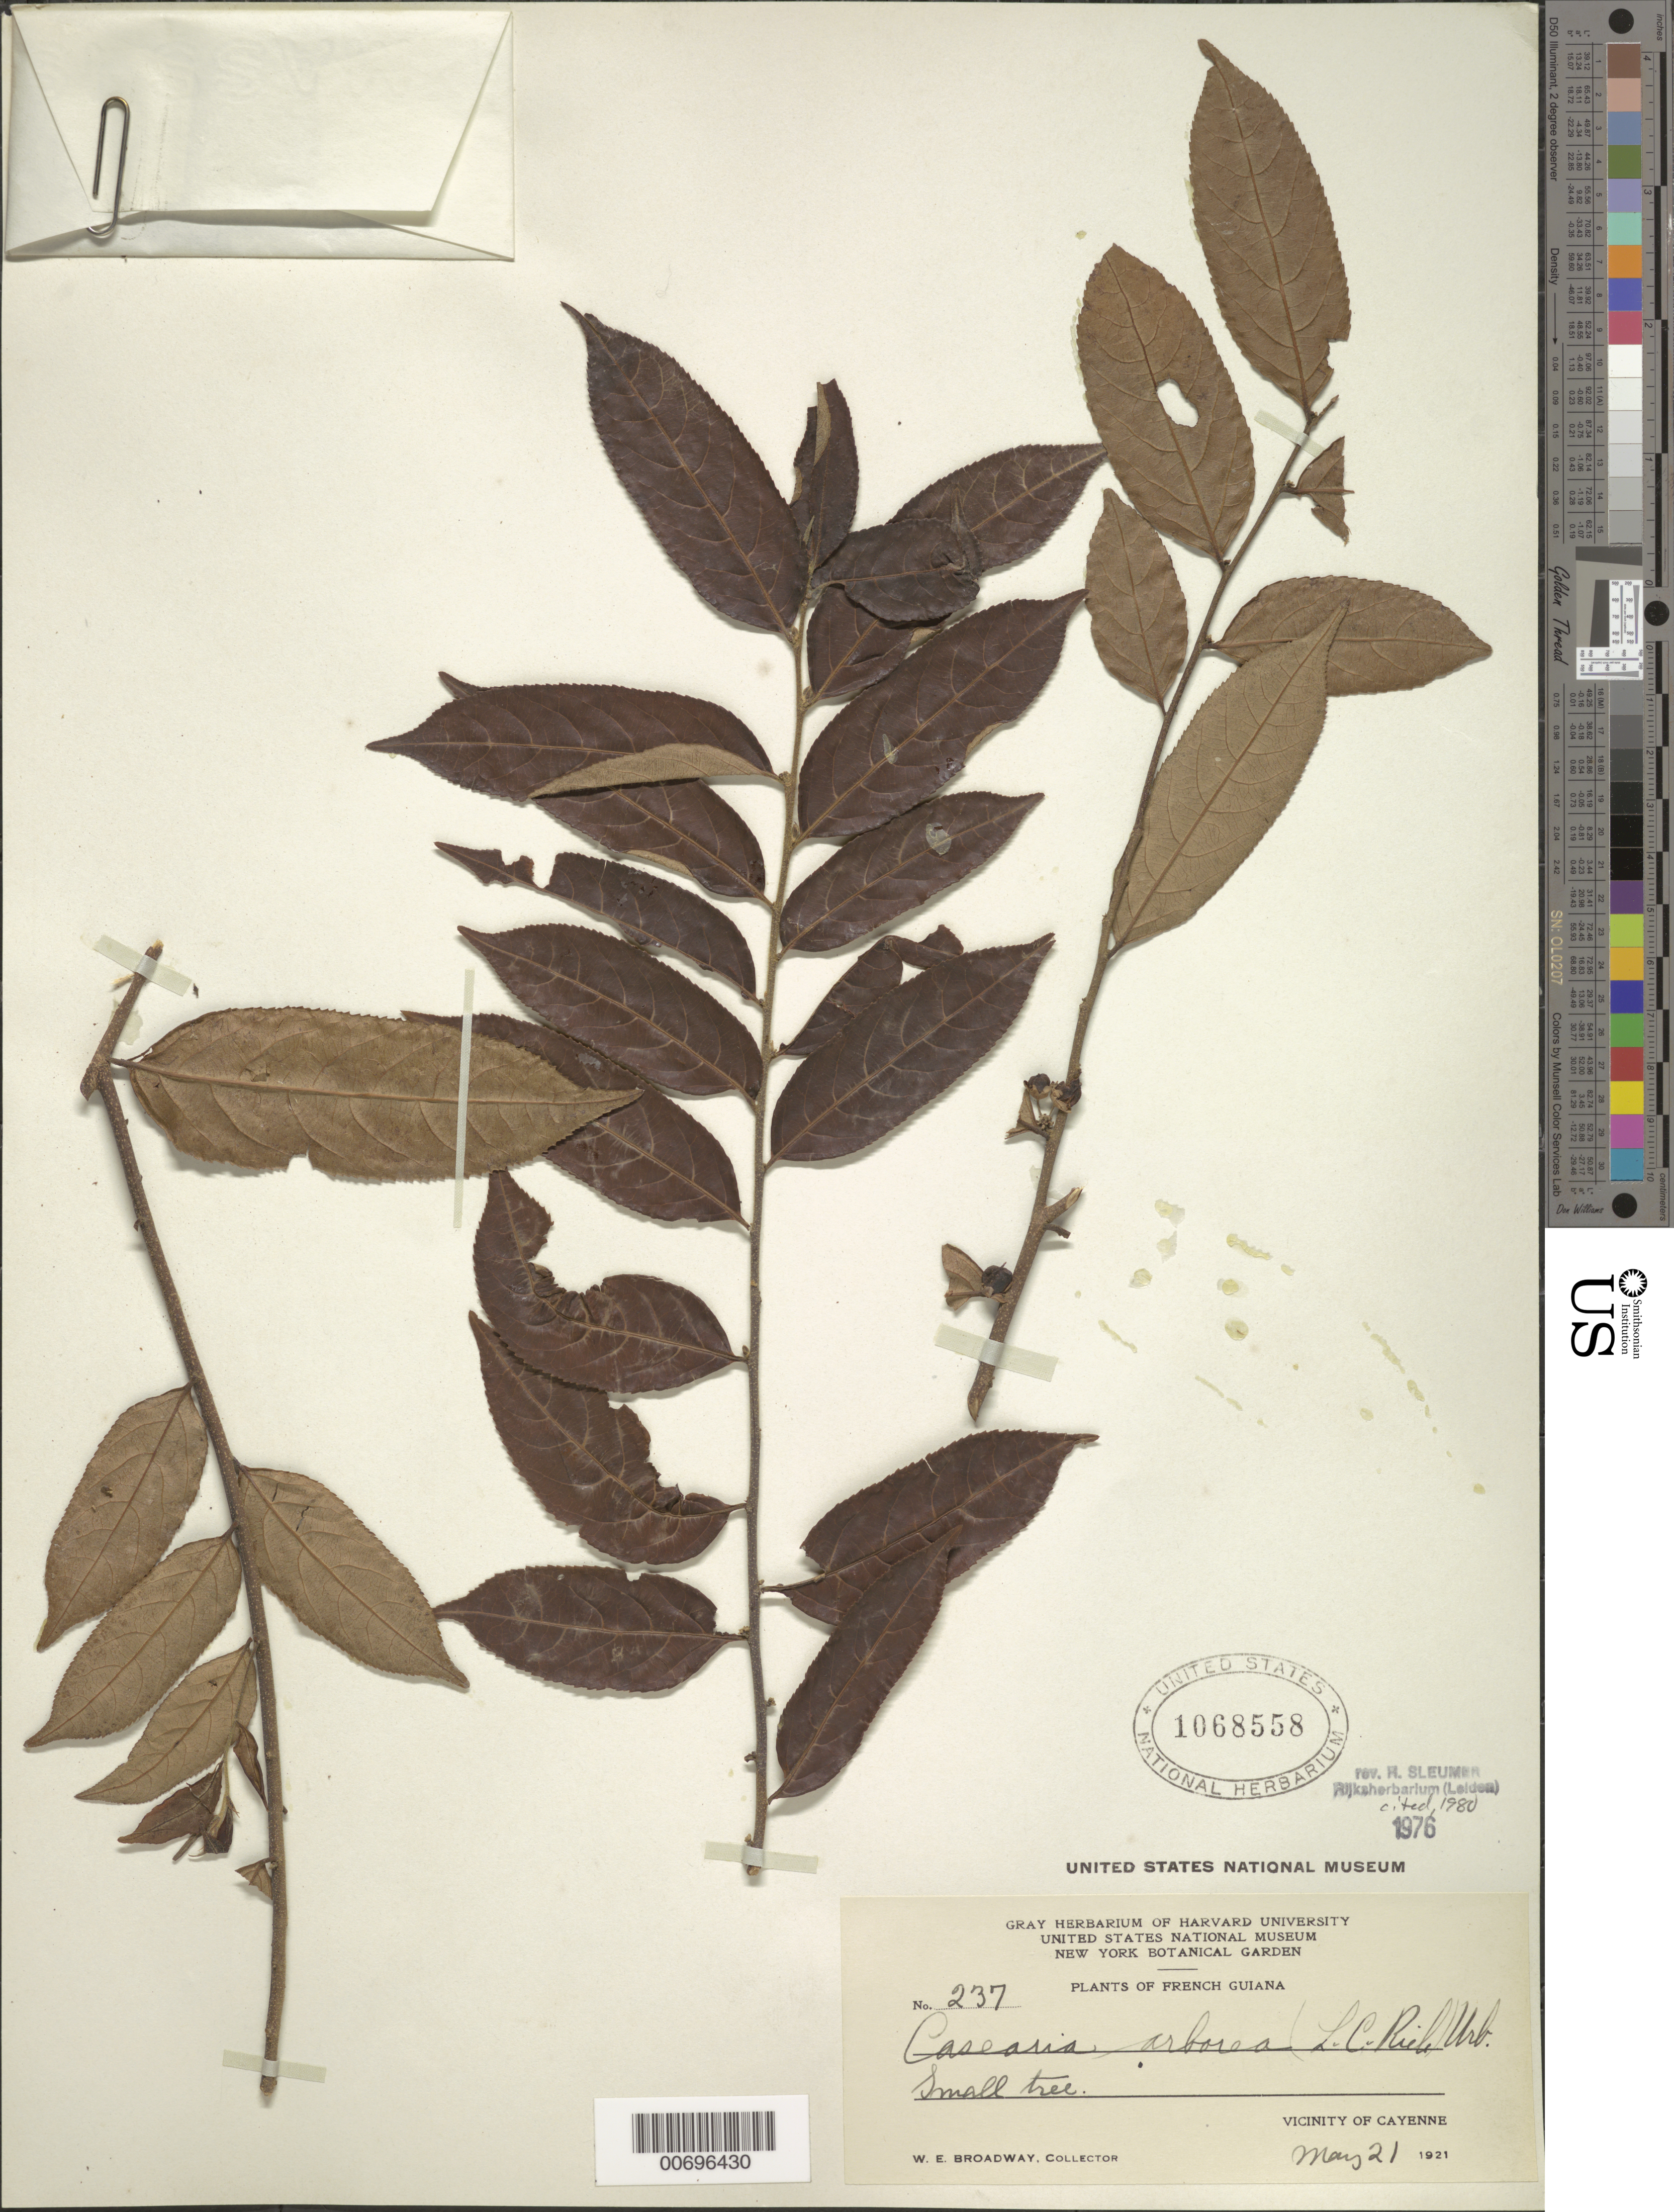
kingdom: Plantae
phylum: Tracheophyta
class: Magnoliopsida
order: Malpighiales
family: Salicaceae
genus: Casearia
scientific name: Casearia arborea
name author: (Rich.) Urb.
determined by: Sleumer, H. O.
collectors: W. E. Broadway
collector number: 237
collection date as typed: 21-May-21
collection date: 1921-05-21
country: French Guiana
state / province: Cayenne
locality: Cayenne, vic.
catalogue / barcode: US 1068558